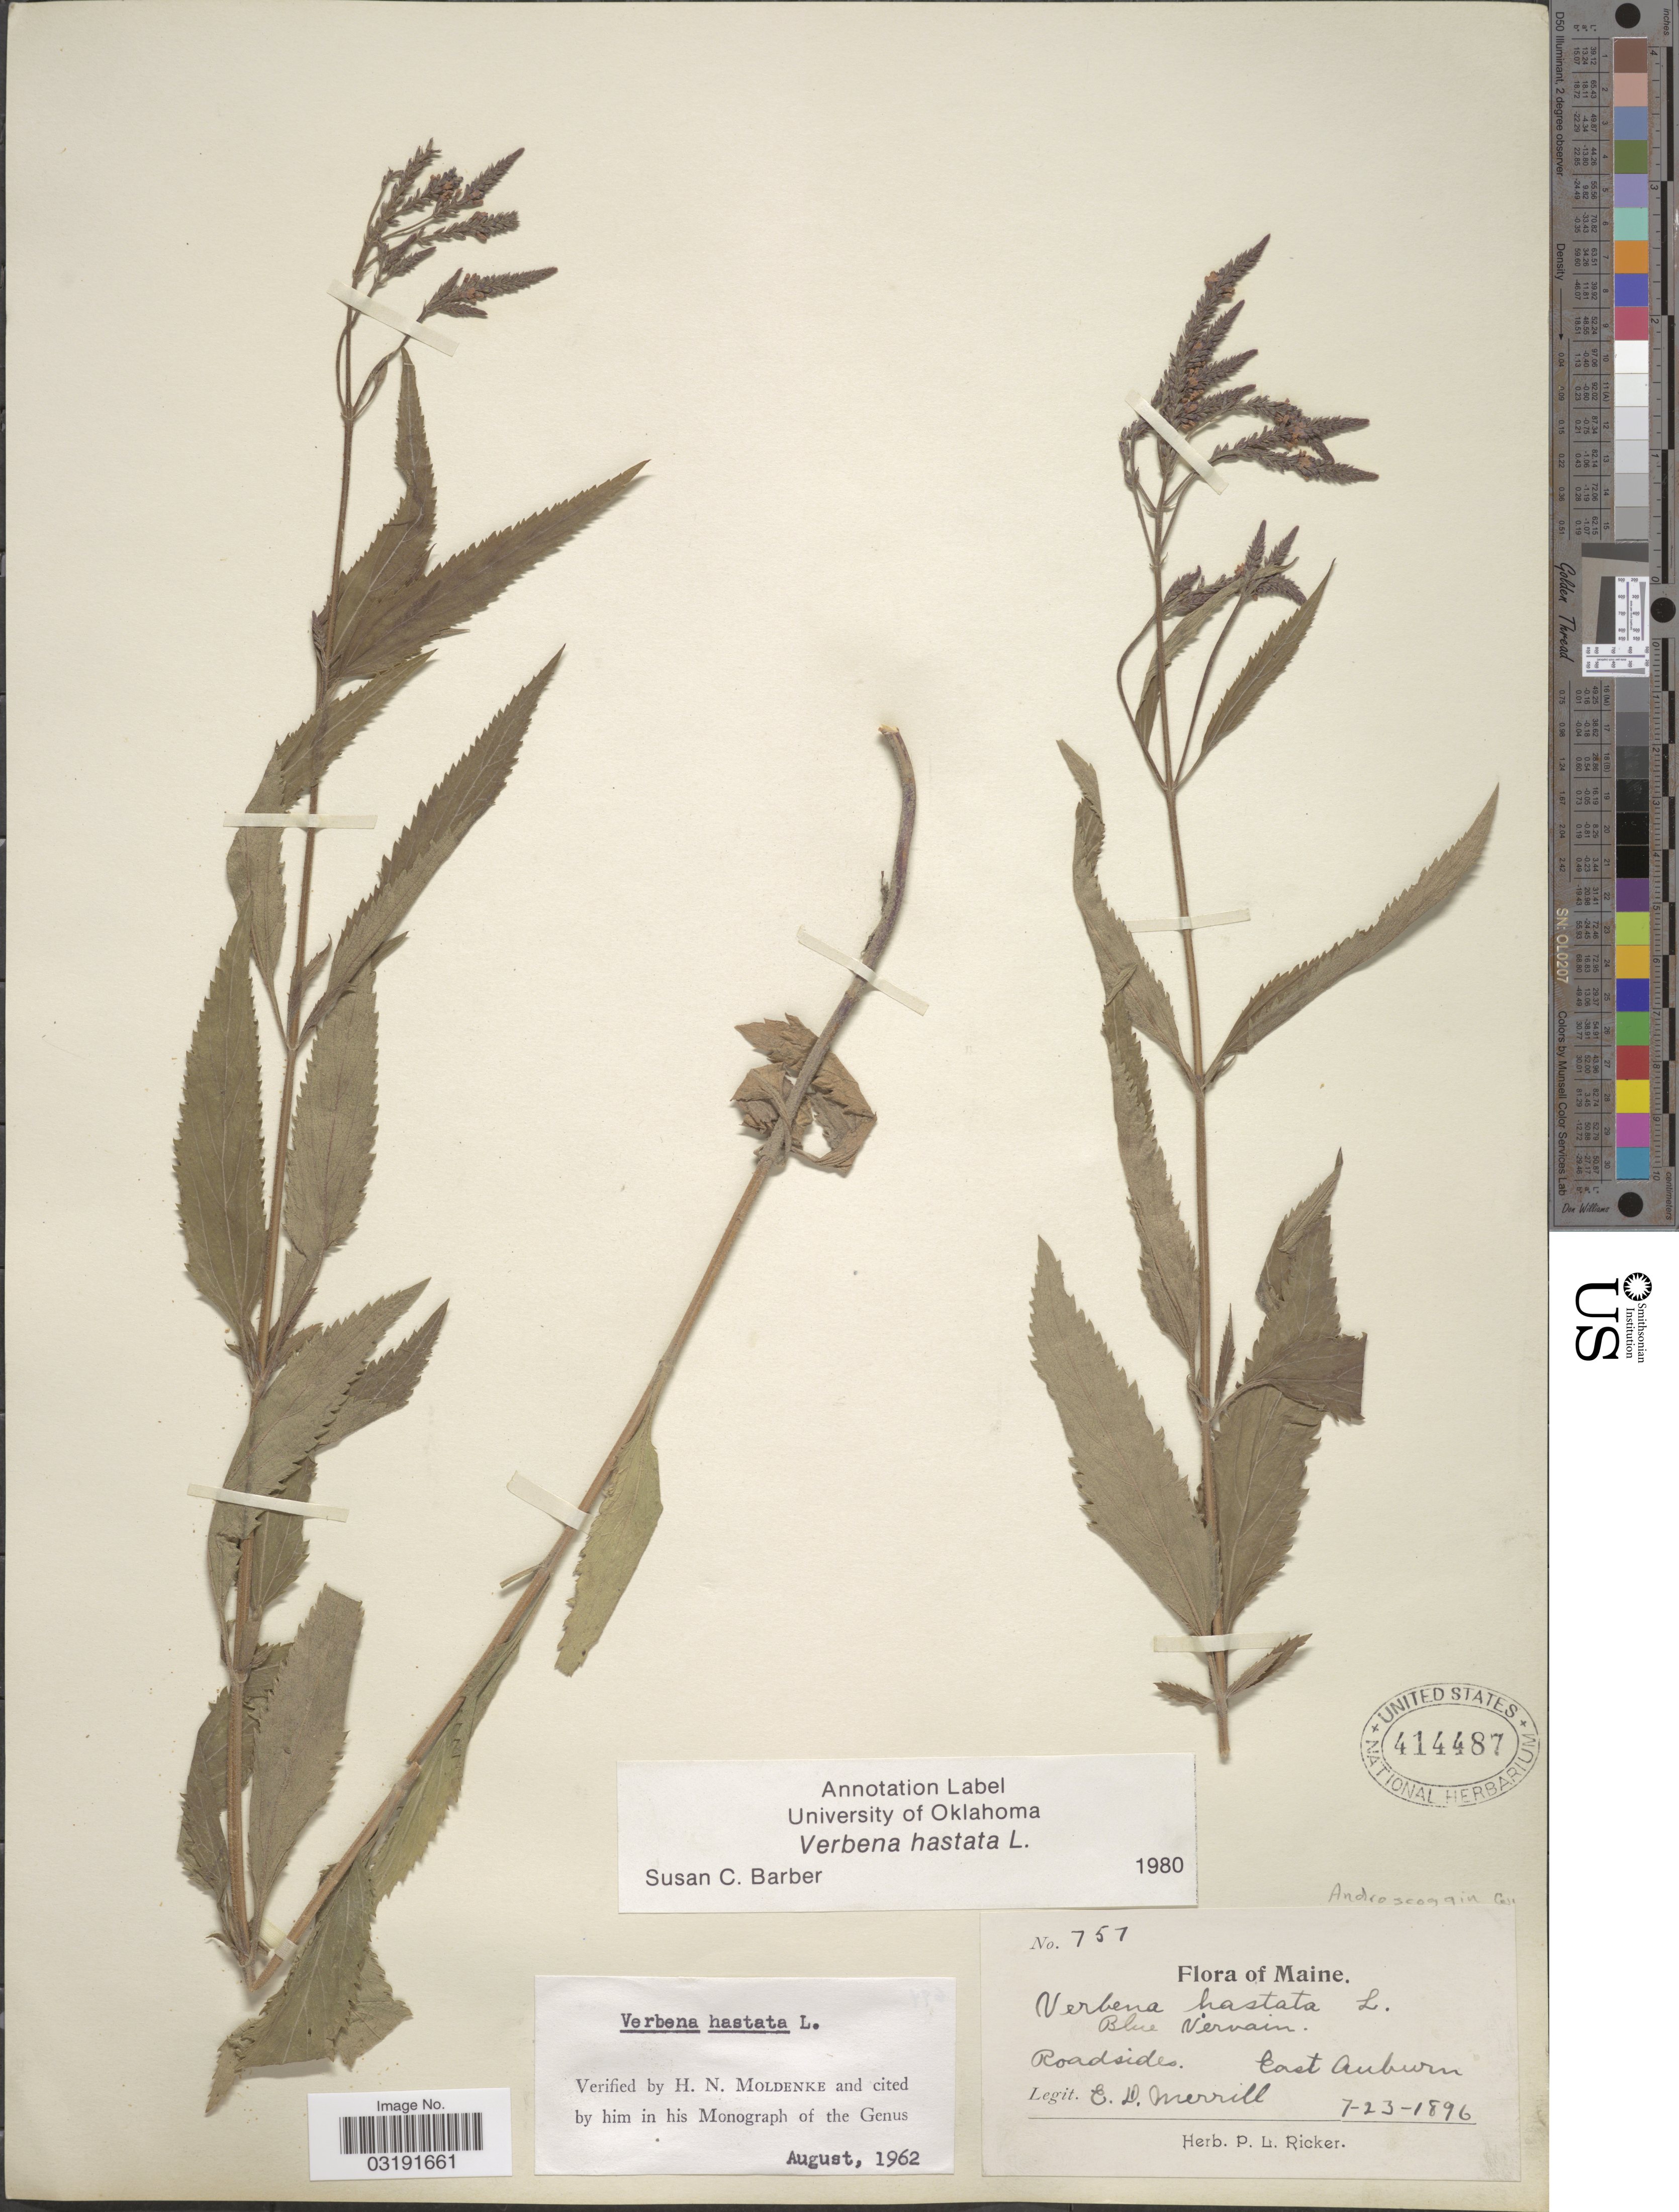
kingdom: Plantae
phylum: Tracheophyta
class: Magnoliopsida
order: Lamiales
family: Verbenaceae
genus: Verbena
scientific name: Verbena hastata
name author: L.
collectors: E. D. Merrill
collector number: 757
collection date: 1896-07-23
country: United States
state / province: Maine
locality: East Auburn, Androscoggin Co.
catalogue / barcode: US 414487